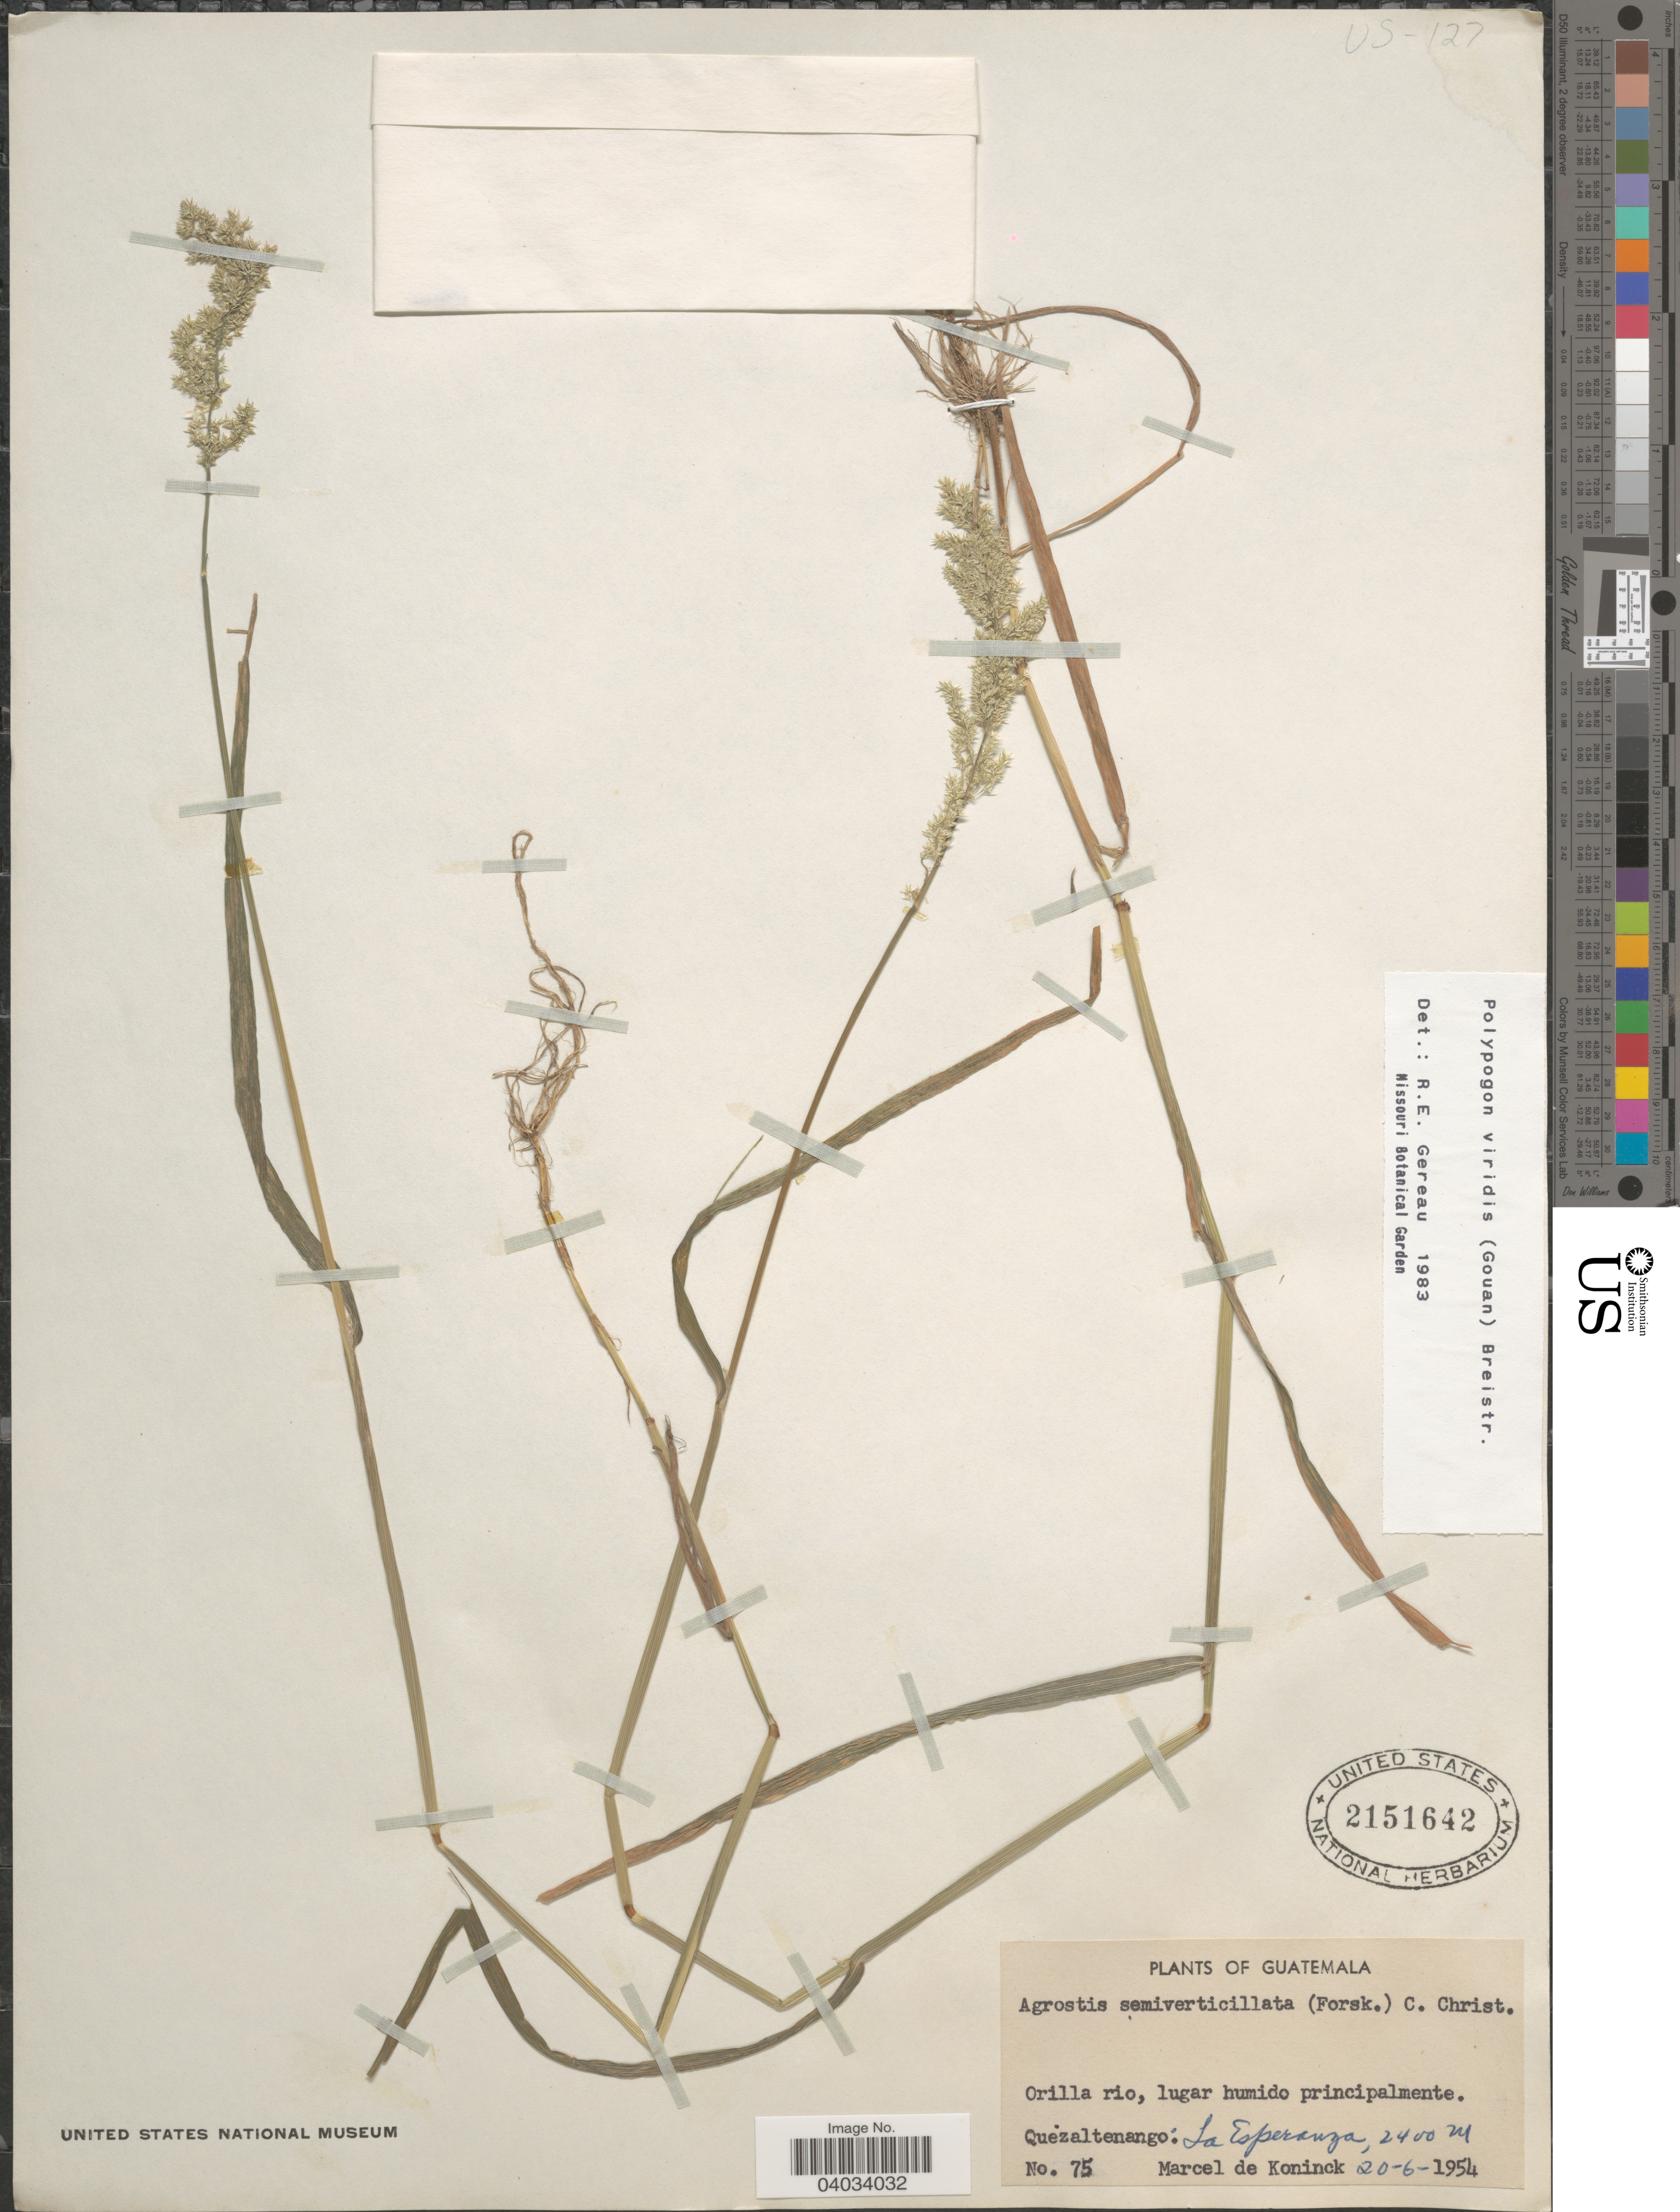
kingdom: Plantae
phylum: Tracheophyta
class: Liliopsida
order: Poales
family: Poaceae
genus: Polypogon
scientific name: Polypogon viridis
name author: (Gouan) Breistroffer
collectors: M. Koninck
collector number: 75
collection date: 1954-06-20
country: Guatemala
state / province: Quetzaltenango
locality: La Esperanza.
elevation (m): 2400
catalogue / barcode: US 2151642